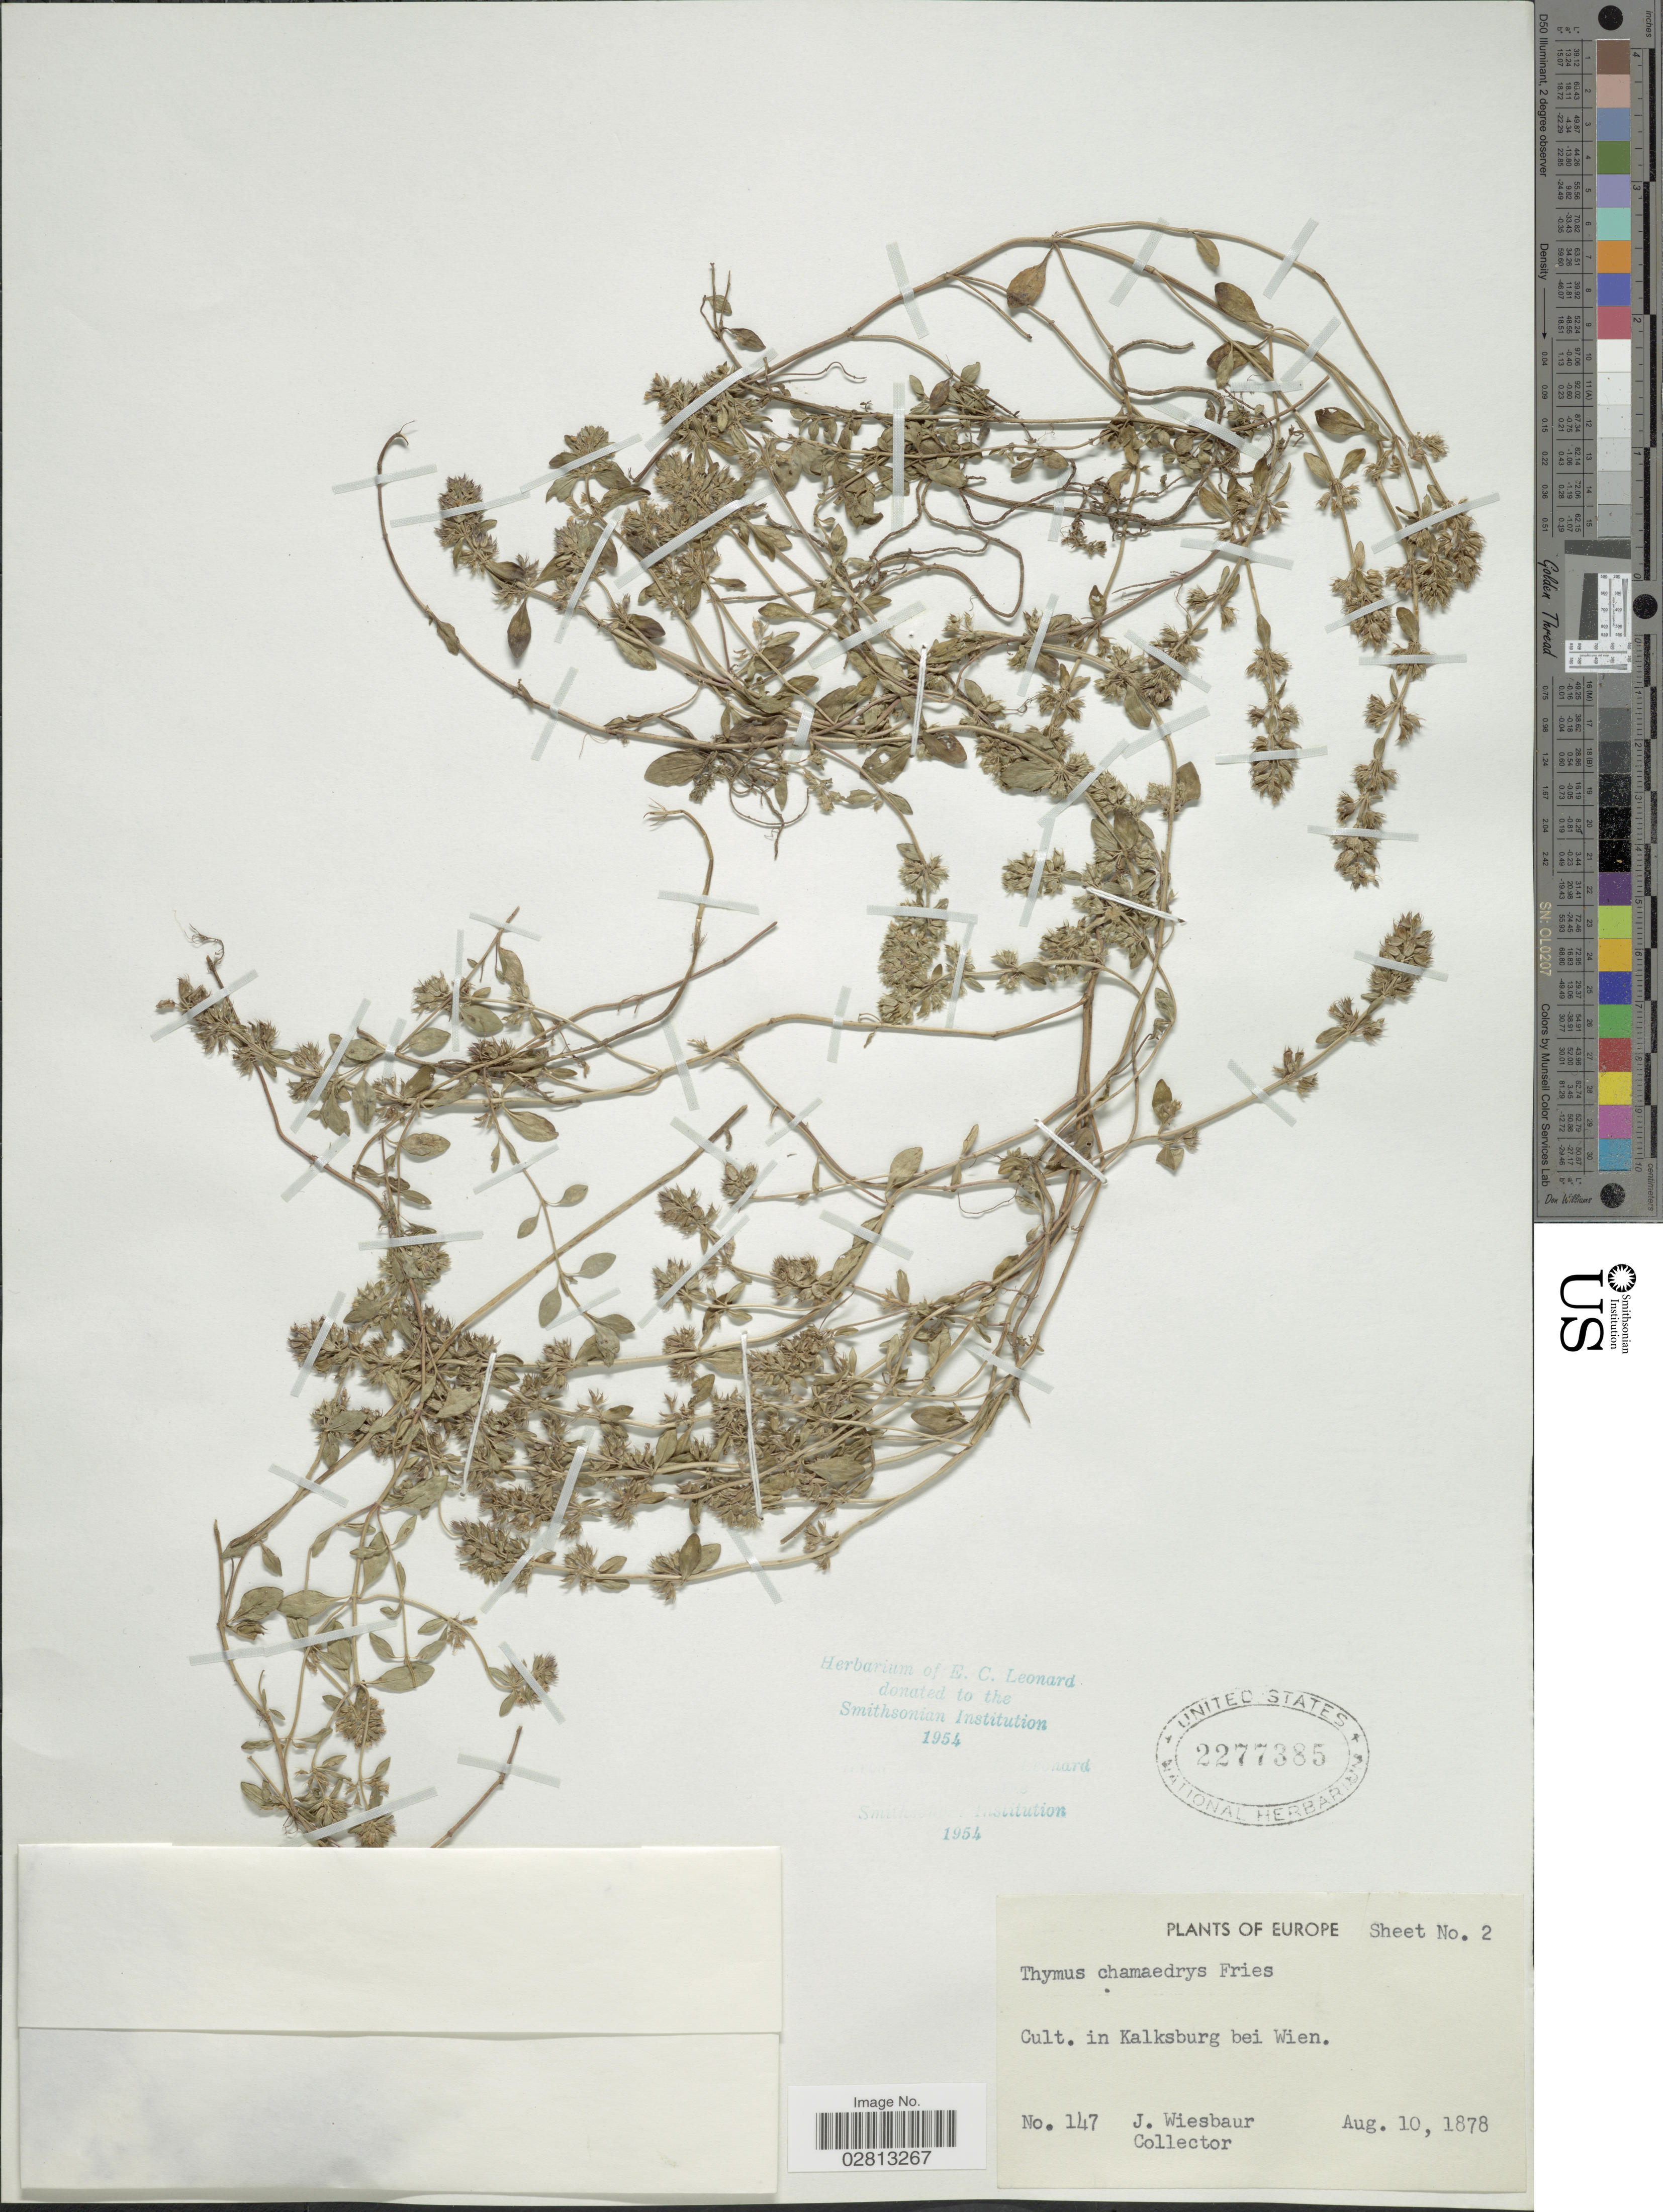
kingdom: Plantae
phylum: Tracheophyta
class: Magnoliopsida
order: Lamiales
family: Lamiaceae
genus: Thymus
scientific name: Thymus chamaedrys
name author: Fr.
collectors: J. Wiesbaur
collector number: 147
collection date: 1878-08-10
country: Austria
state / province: Wien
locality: Cult. in Klakksburg bei Wien.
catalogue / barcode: US 2277385